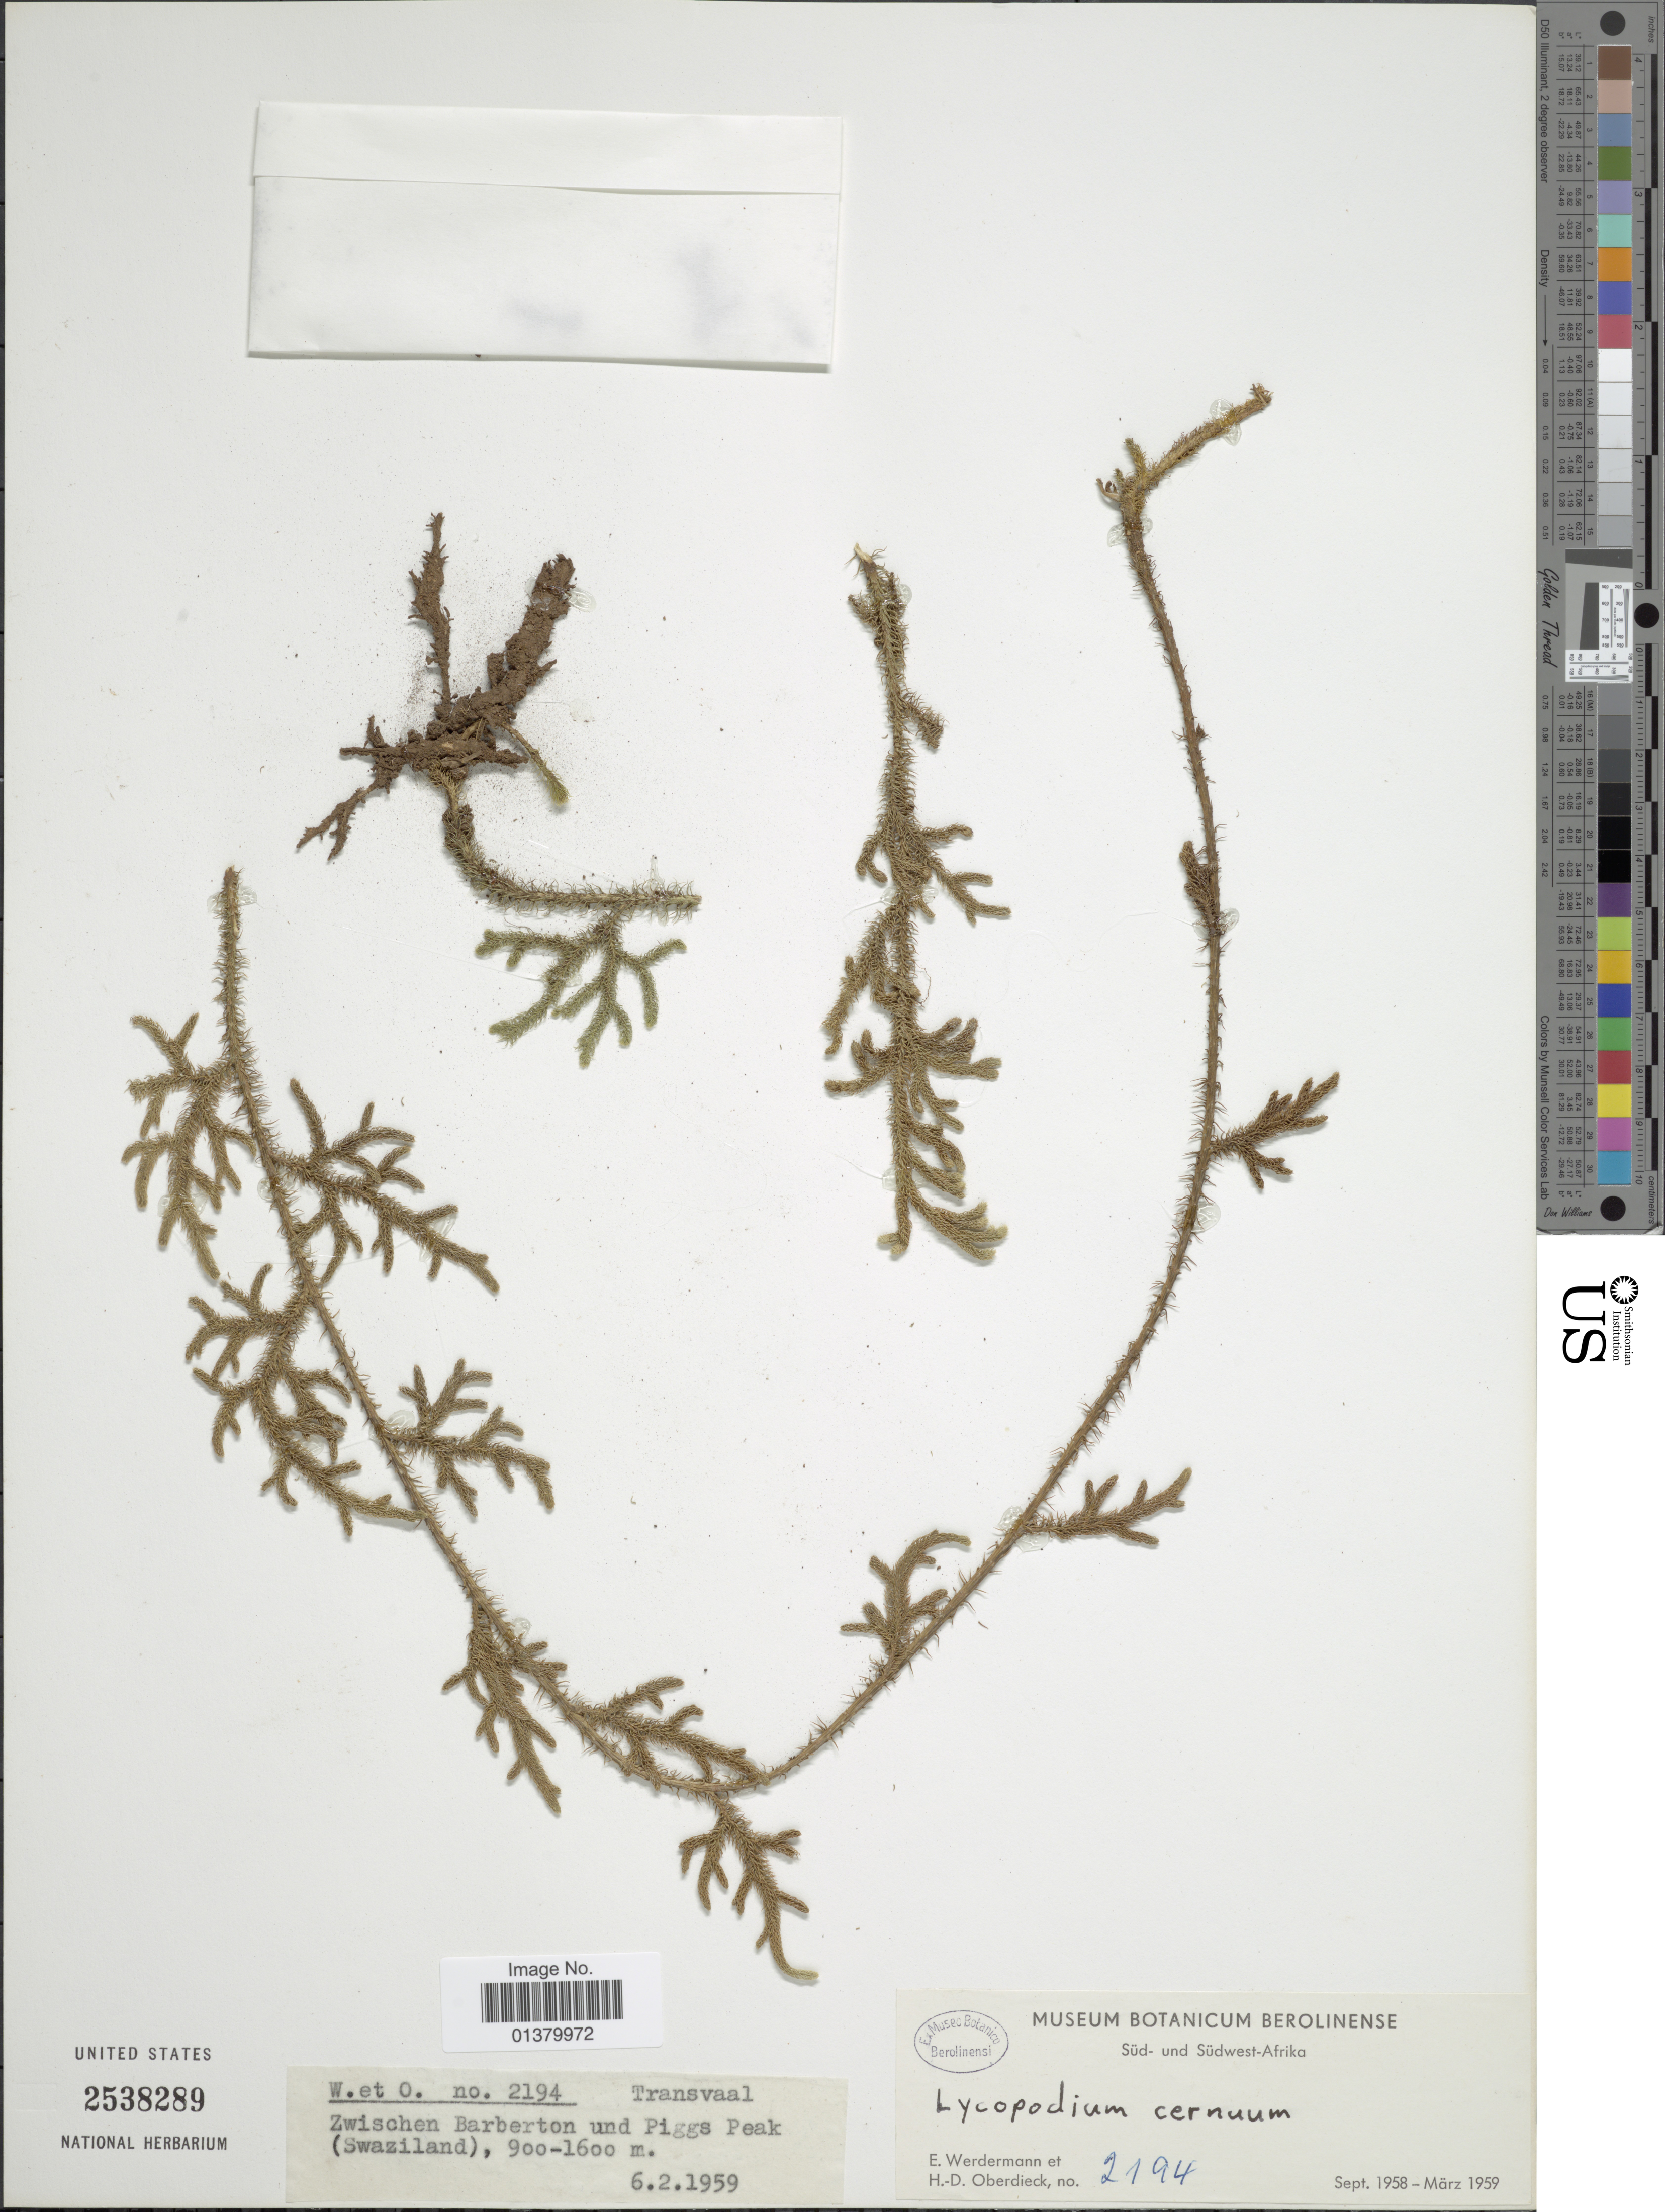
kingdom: Plantae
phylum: Tracheophyta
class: Lycopodiopsida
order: Lycopodiales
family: Lycopodiaceae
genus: Palhinhaea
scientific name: Palhinhaea cernua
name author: (L.) Vasc. & Franco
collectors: E. Wedermann & H. Oberdieck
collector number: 2194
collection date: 1959-02-06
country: Eswatini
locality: Transvaal, Zwischen Barberton und Piggs Peak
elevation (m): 900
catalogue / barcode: US 2538289